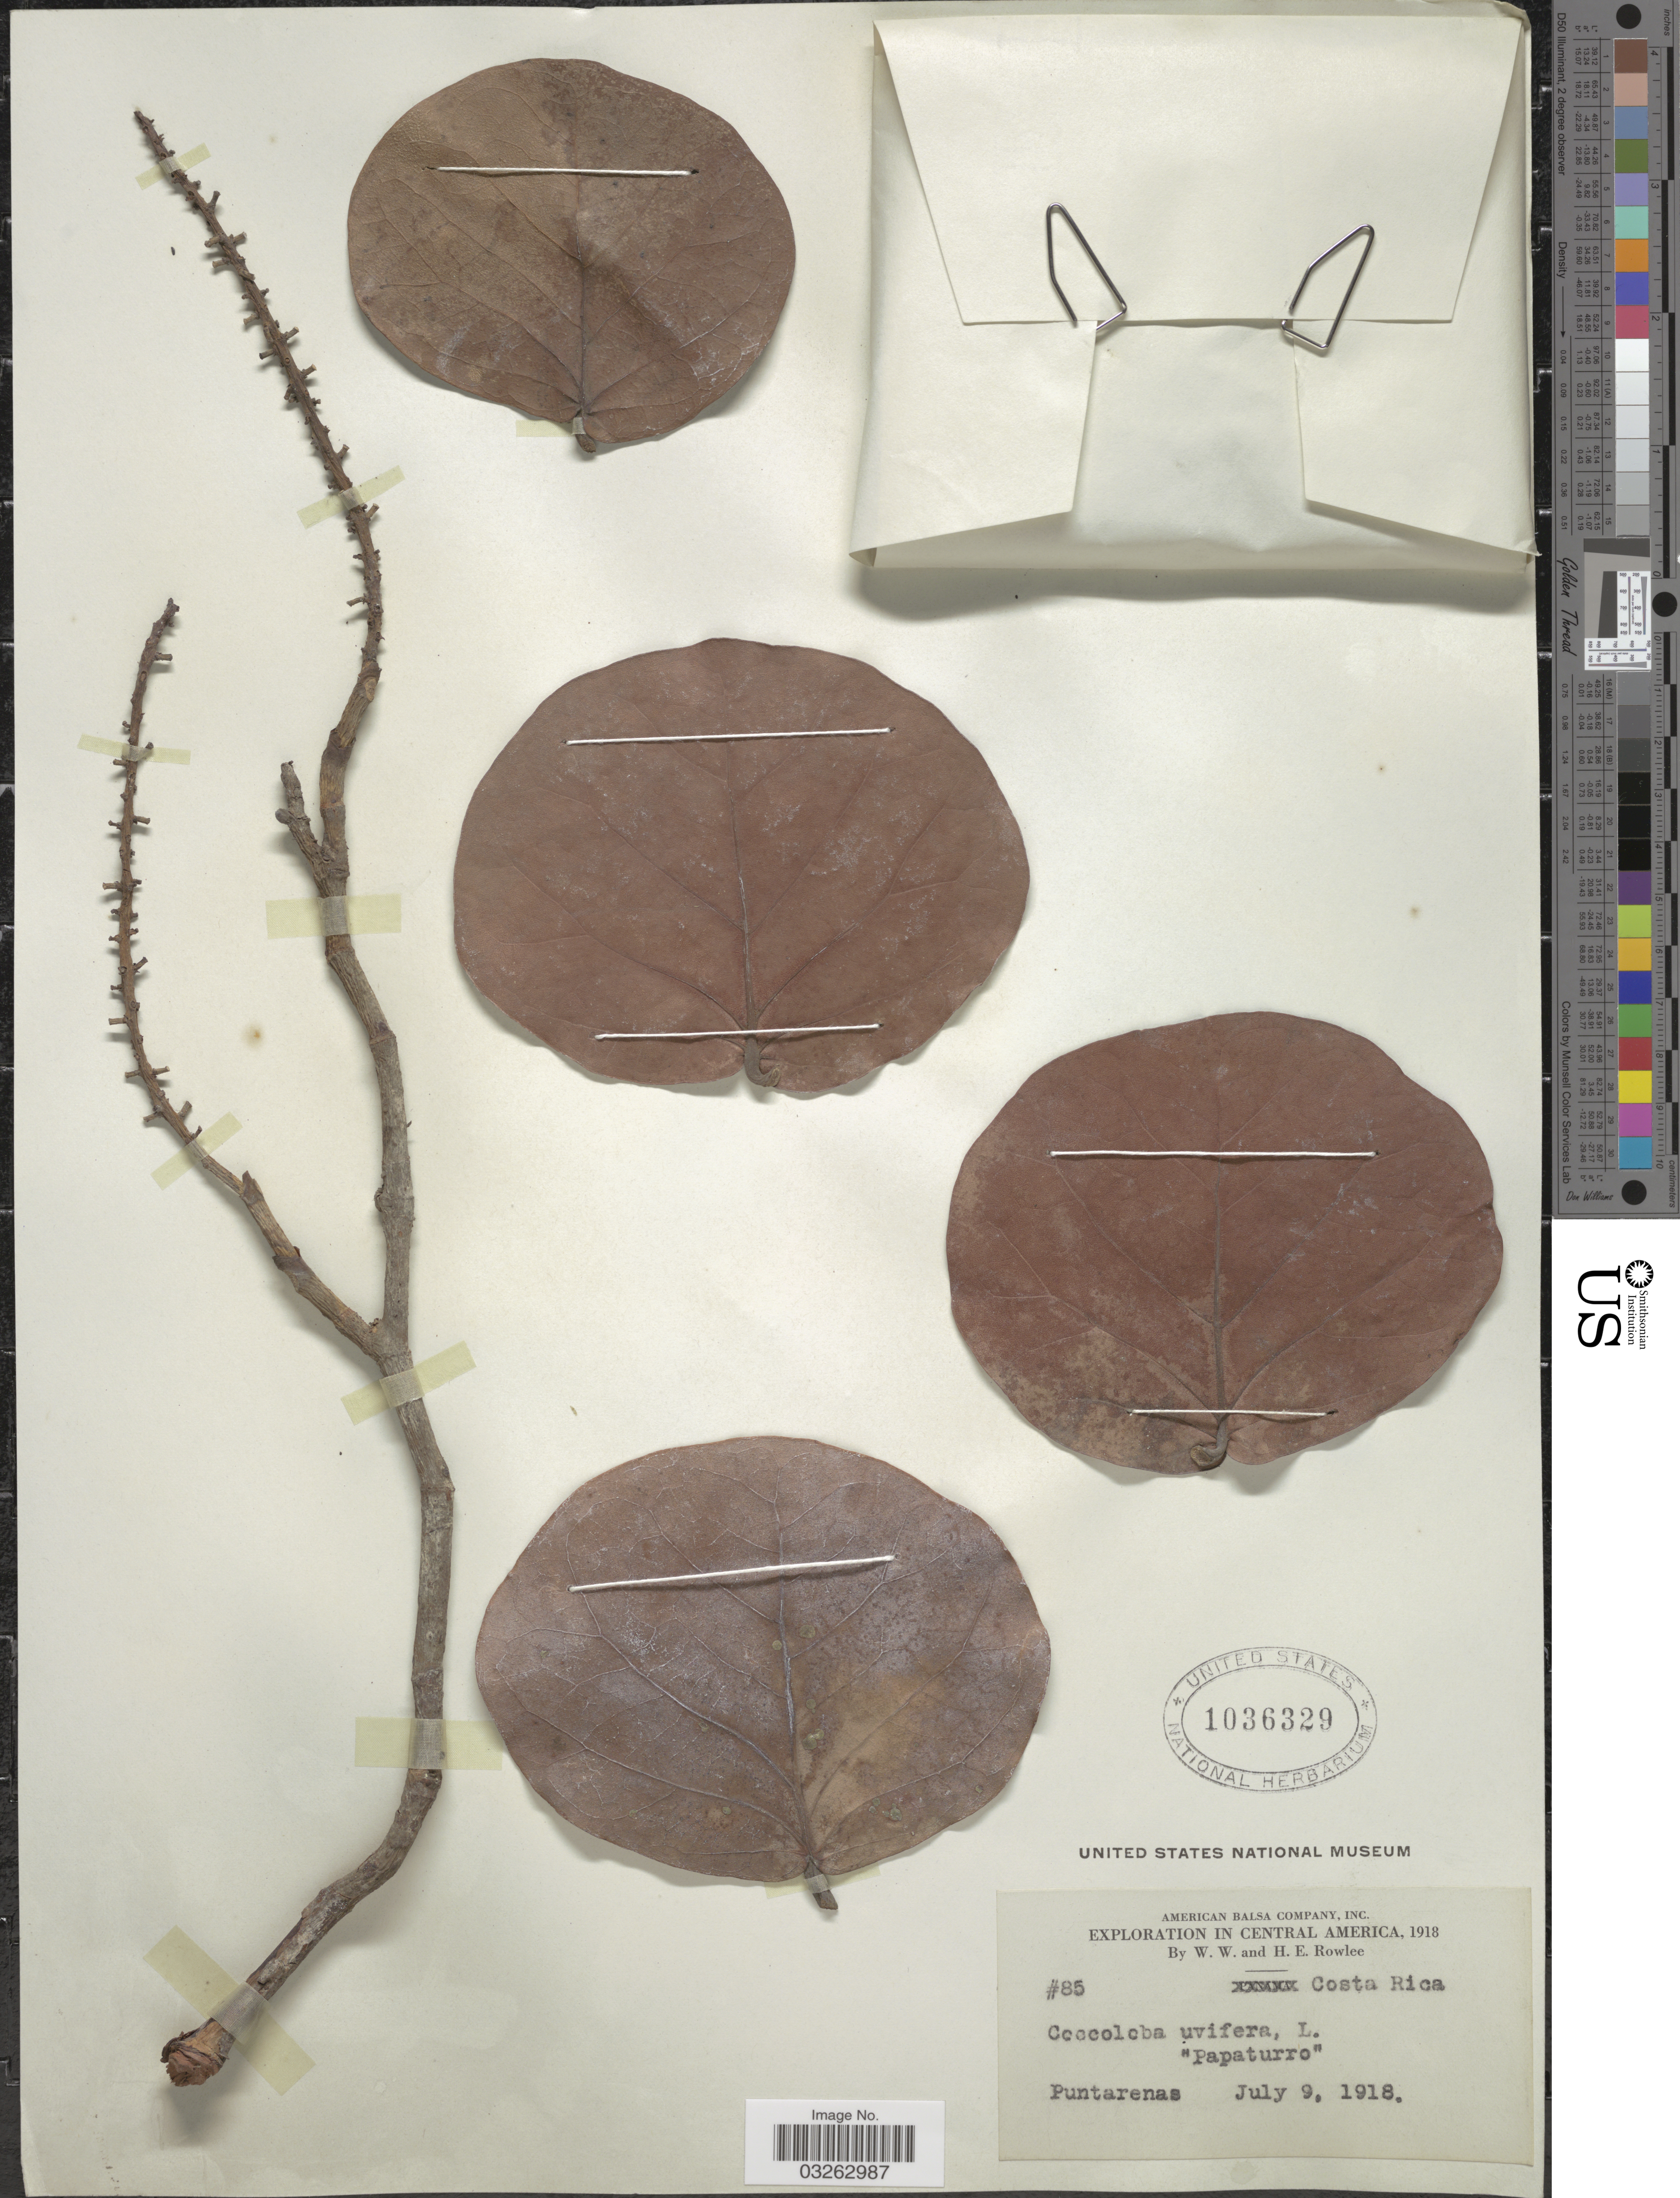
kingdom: Plantae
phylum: Tracheophyta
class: Magnoliopsida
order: Caryophyllales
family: Polygonaceae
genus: Coccoloba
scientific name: Coccoloba uvifera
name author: L.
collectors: W. W. Rowlee & H. E. Rowlee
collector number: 85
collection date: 1918-07-09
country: Costa Rica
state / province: Puntarenas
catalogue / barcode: US 1036329